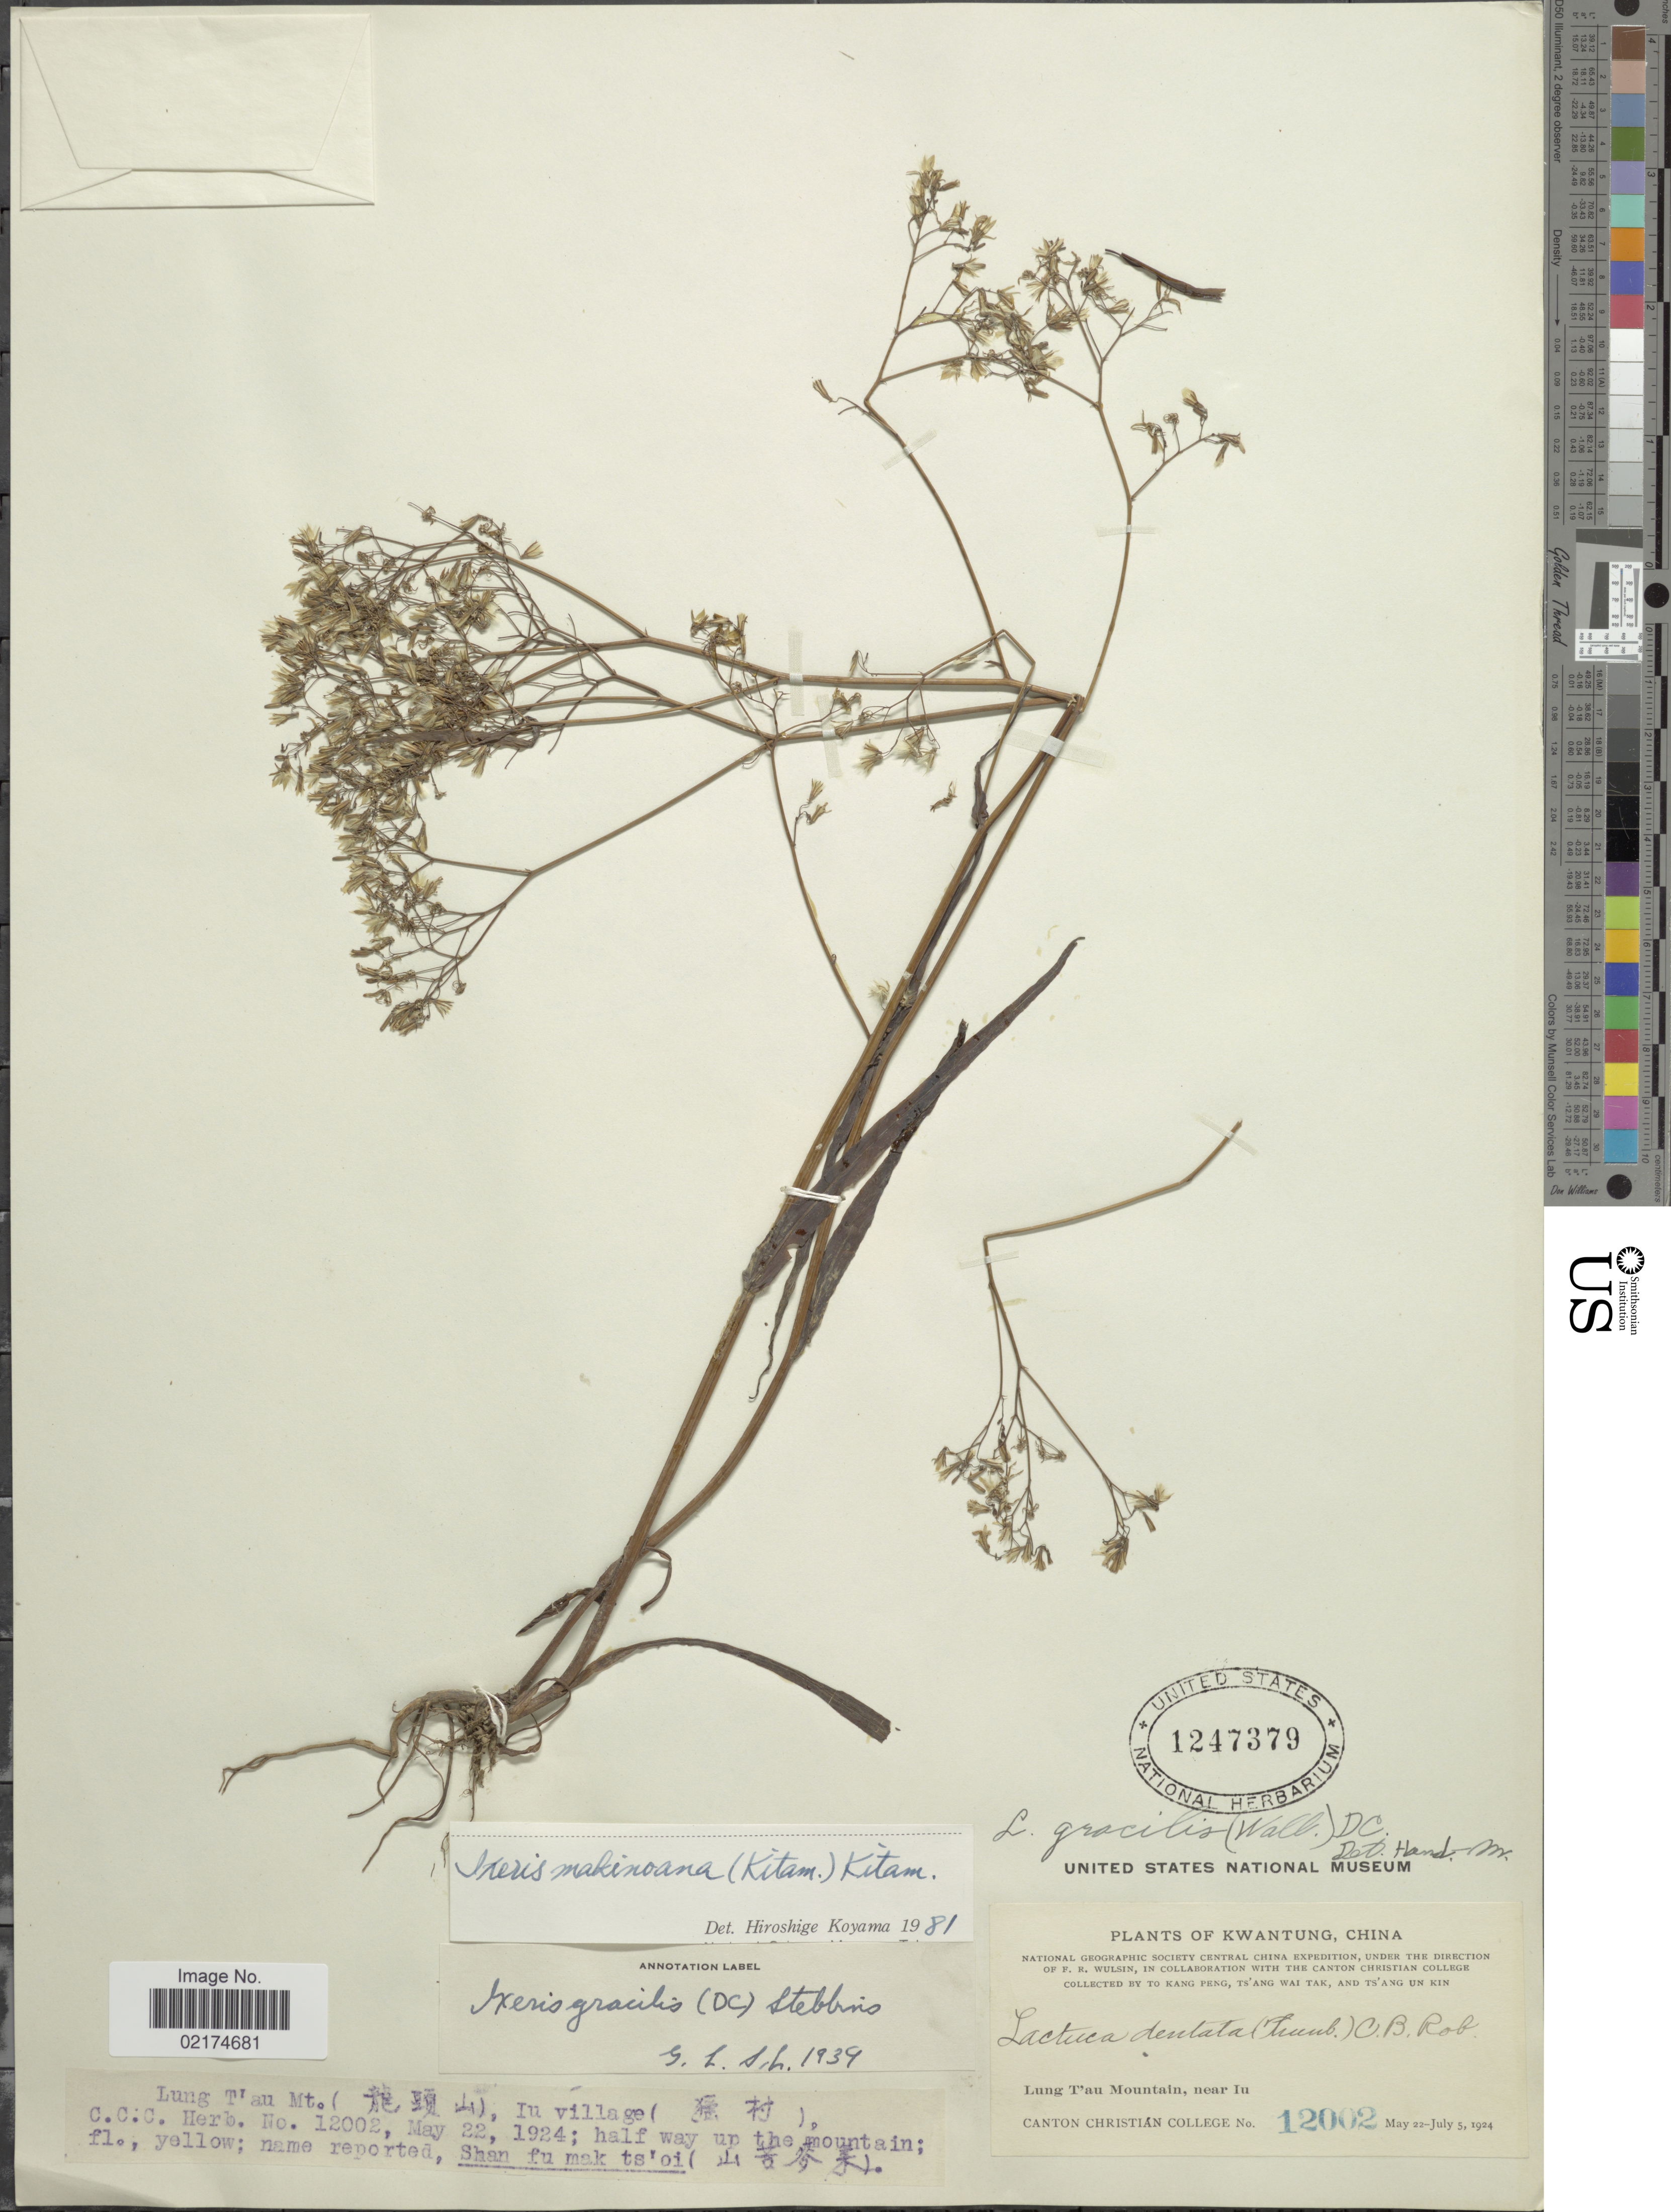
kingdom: Plantae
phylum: Tracheophyta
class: Magnoliopsida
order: Asterales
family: Asteraceae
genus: Ixeridium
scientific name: Ixeridium beauverdianum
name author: (H. Lév.) Spring.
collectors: Canton Christian College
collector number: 12002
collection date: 1924-05-22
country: China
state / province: Guangdong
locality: Kwangtung, Lung T'au Mountain, Near Iu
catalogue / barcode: US 1247379